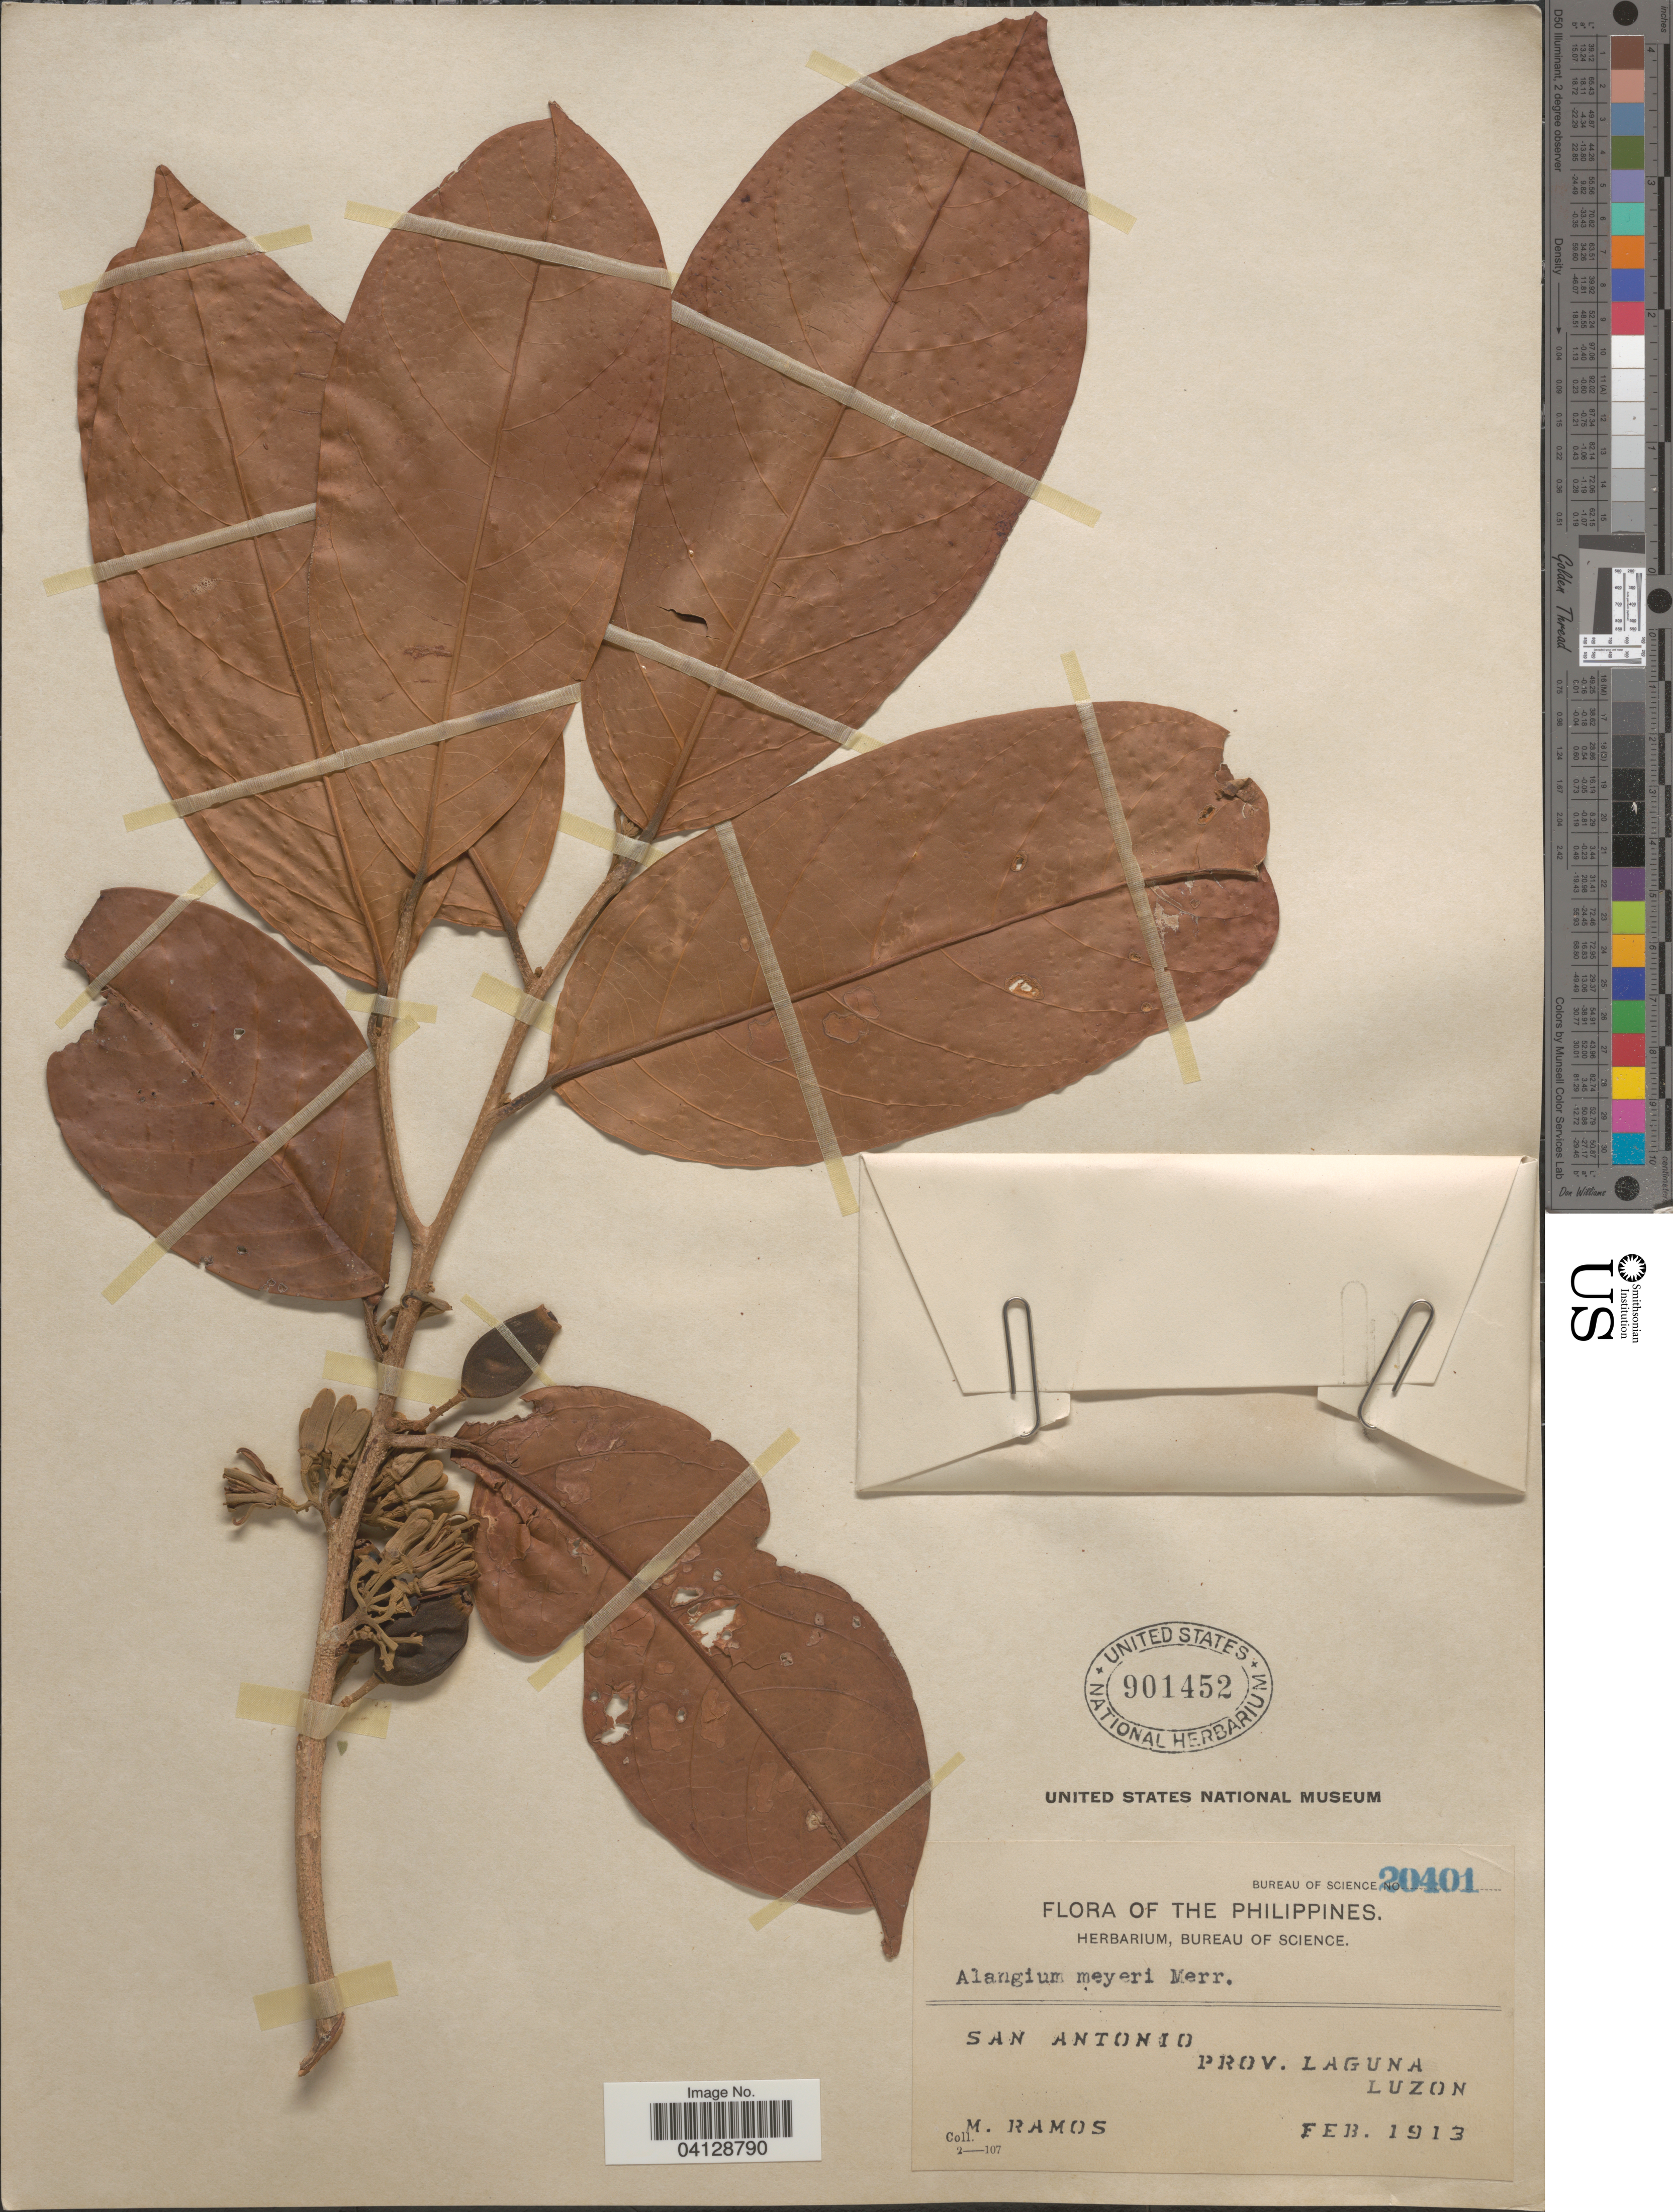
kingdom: Plantae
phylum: Tracheophyta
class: Magnoliopsida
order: Cornales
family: Cornaceae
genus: Alangium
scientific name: Alangium meyeri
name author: Merr.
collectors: M. Ramos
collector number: Bureau of Science 20401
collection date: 1913-02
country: Philippines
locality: San Antonio. Prov. Laguna. Luzon.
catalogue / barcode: US 901452